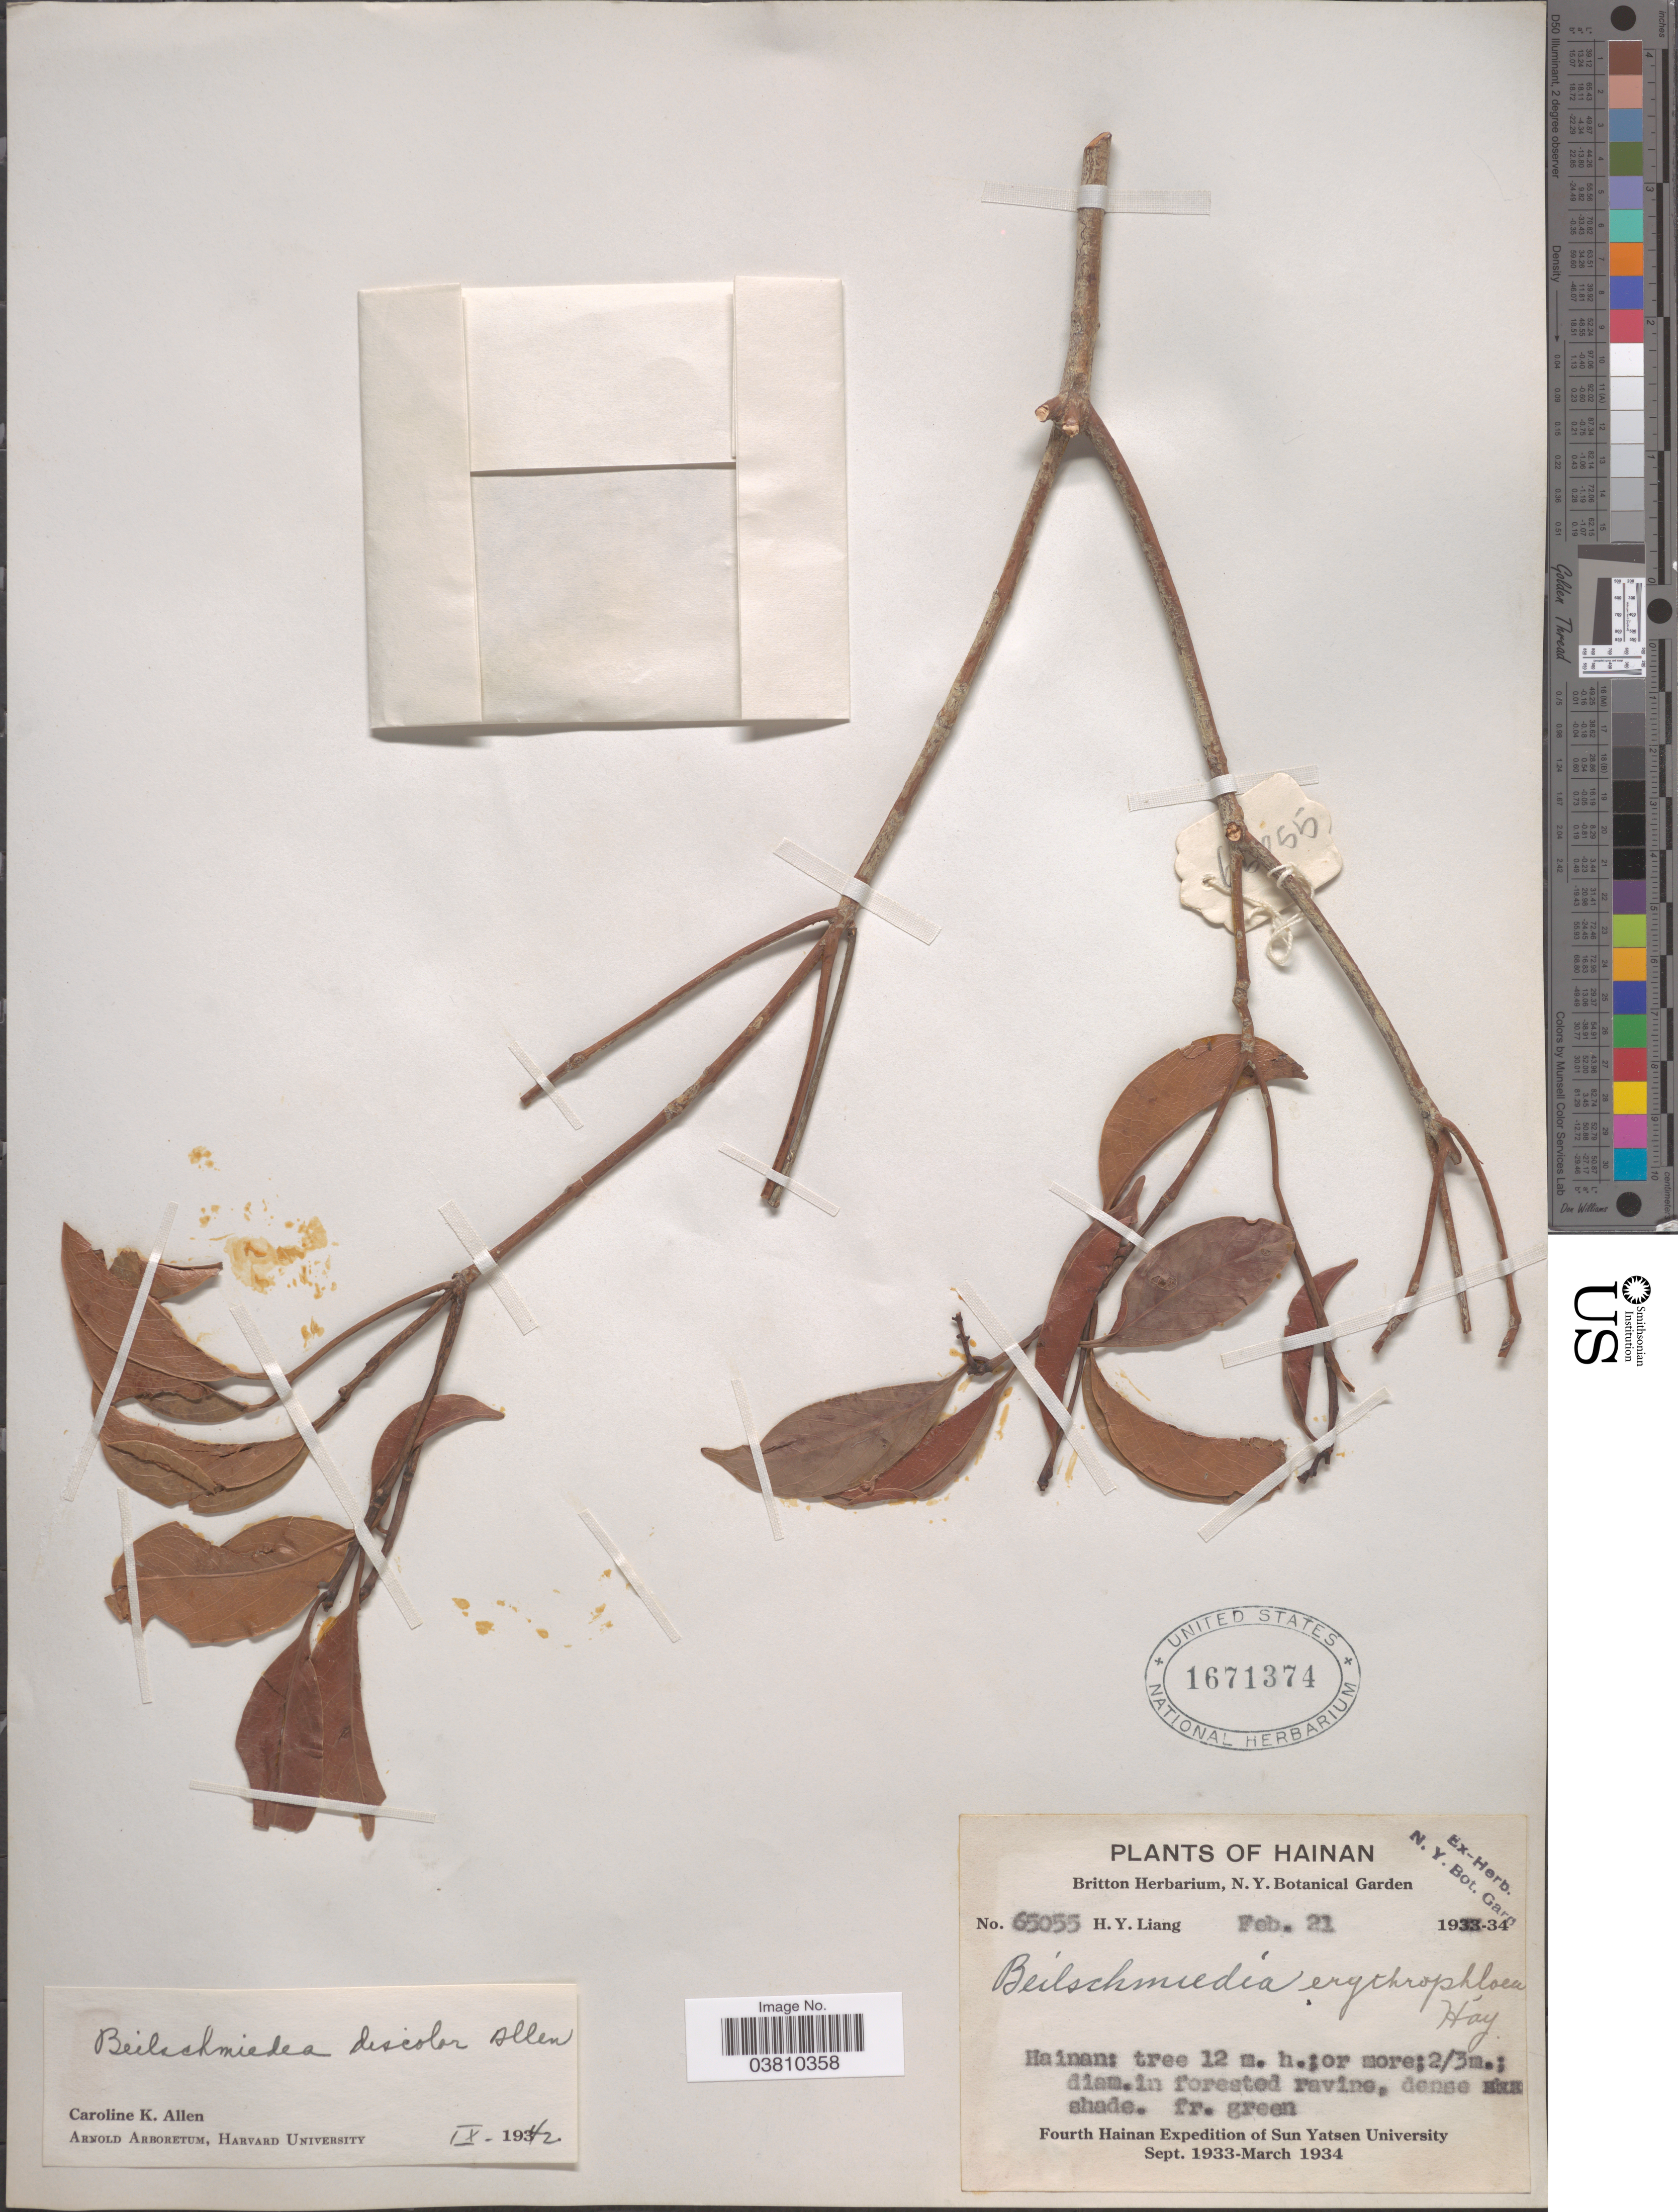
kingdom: Plantae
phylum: Tracheophyta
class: Magnoliopsida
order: Laurales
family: Lauraceae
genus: Beilschmiedia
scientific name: Beilschmiedia discolor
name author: C.K. Allen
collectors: H. Y. Liang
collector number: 65055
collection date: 1934-02-21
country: China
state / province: Hainan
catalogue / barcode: US 1671374